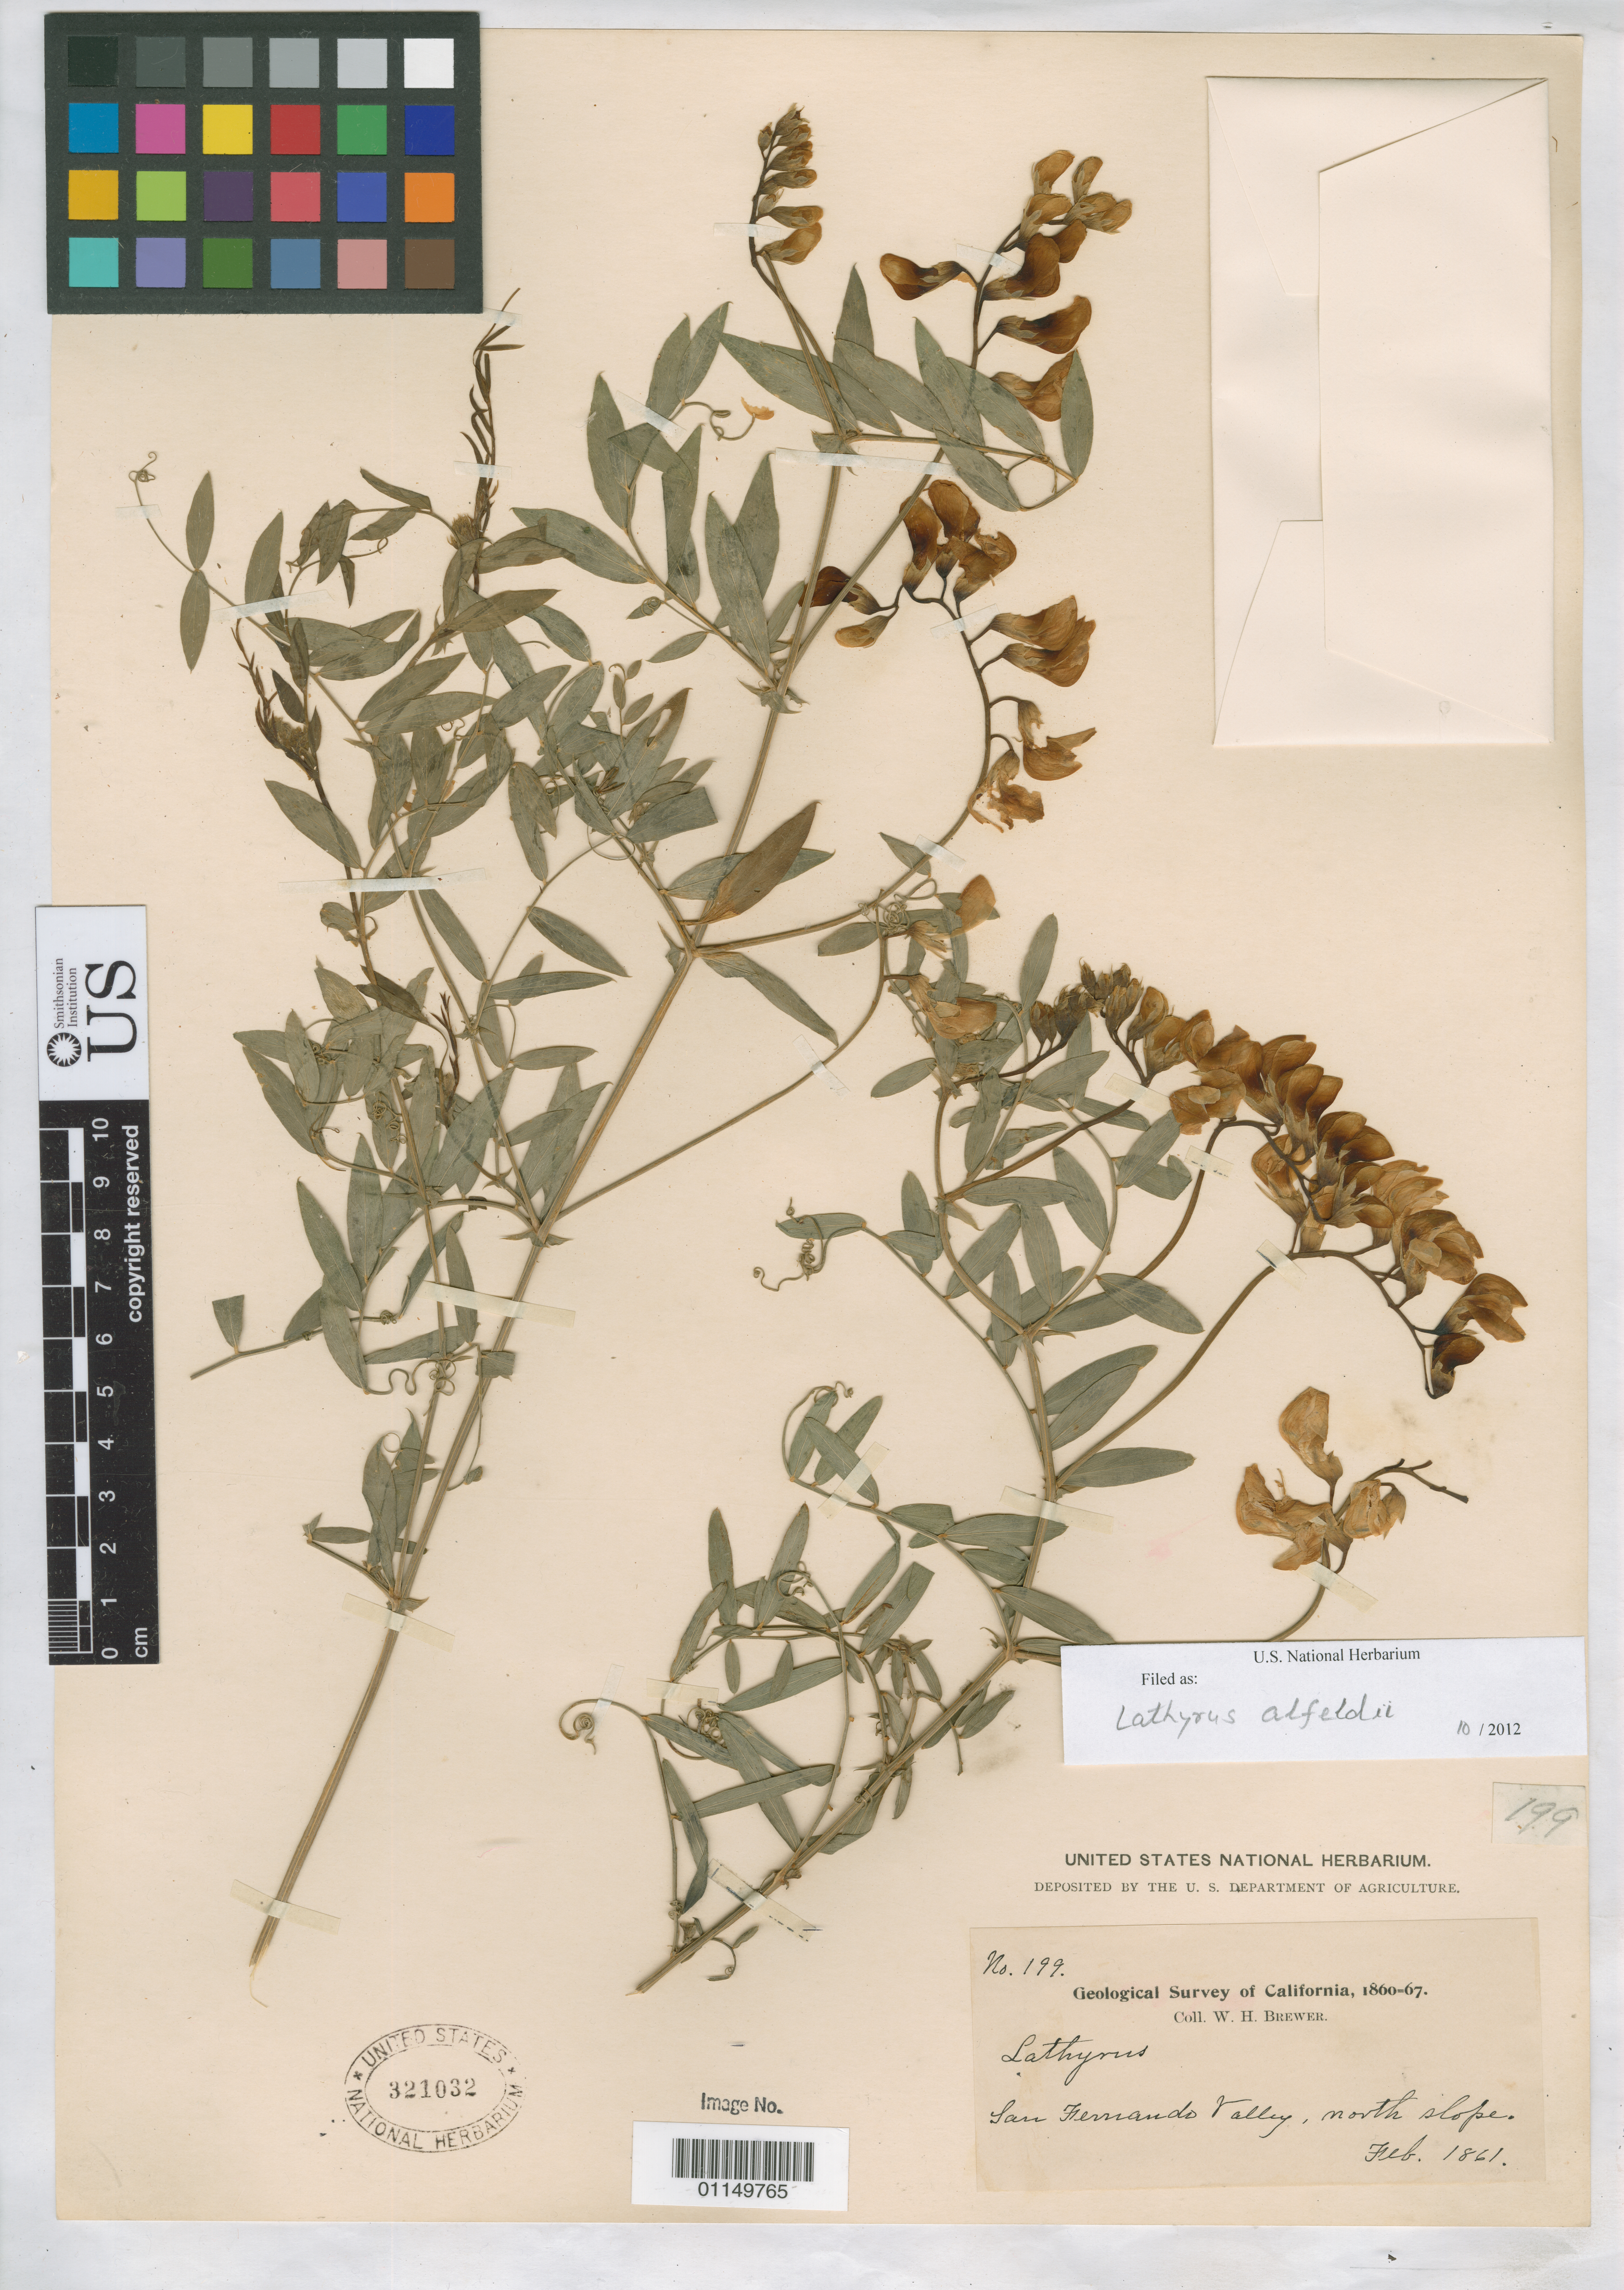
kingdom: Plantae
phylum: Tracheophyta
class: Magnoliopsida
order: Fabales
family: Fabaceae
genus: Lathyrus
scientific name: Lathyrus alefeldii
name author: T.G. White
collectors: W. H. Brewer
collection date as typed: Feb 1861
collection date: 1861-02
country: United States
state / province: California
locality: San Fernando Valley, north slope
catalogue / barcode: US 321032